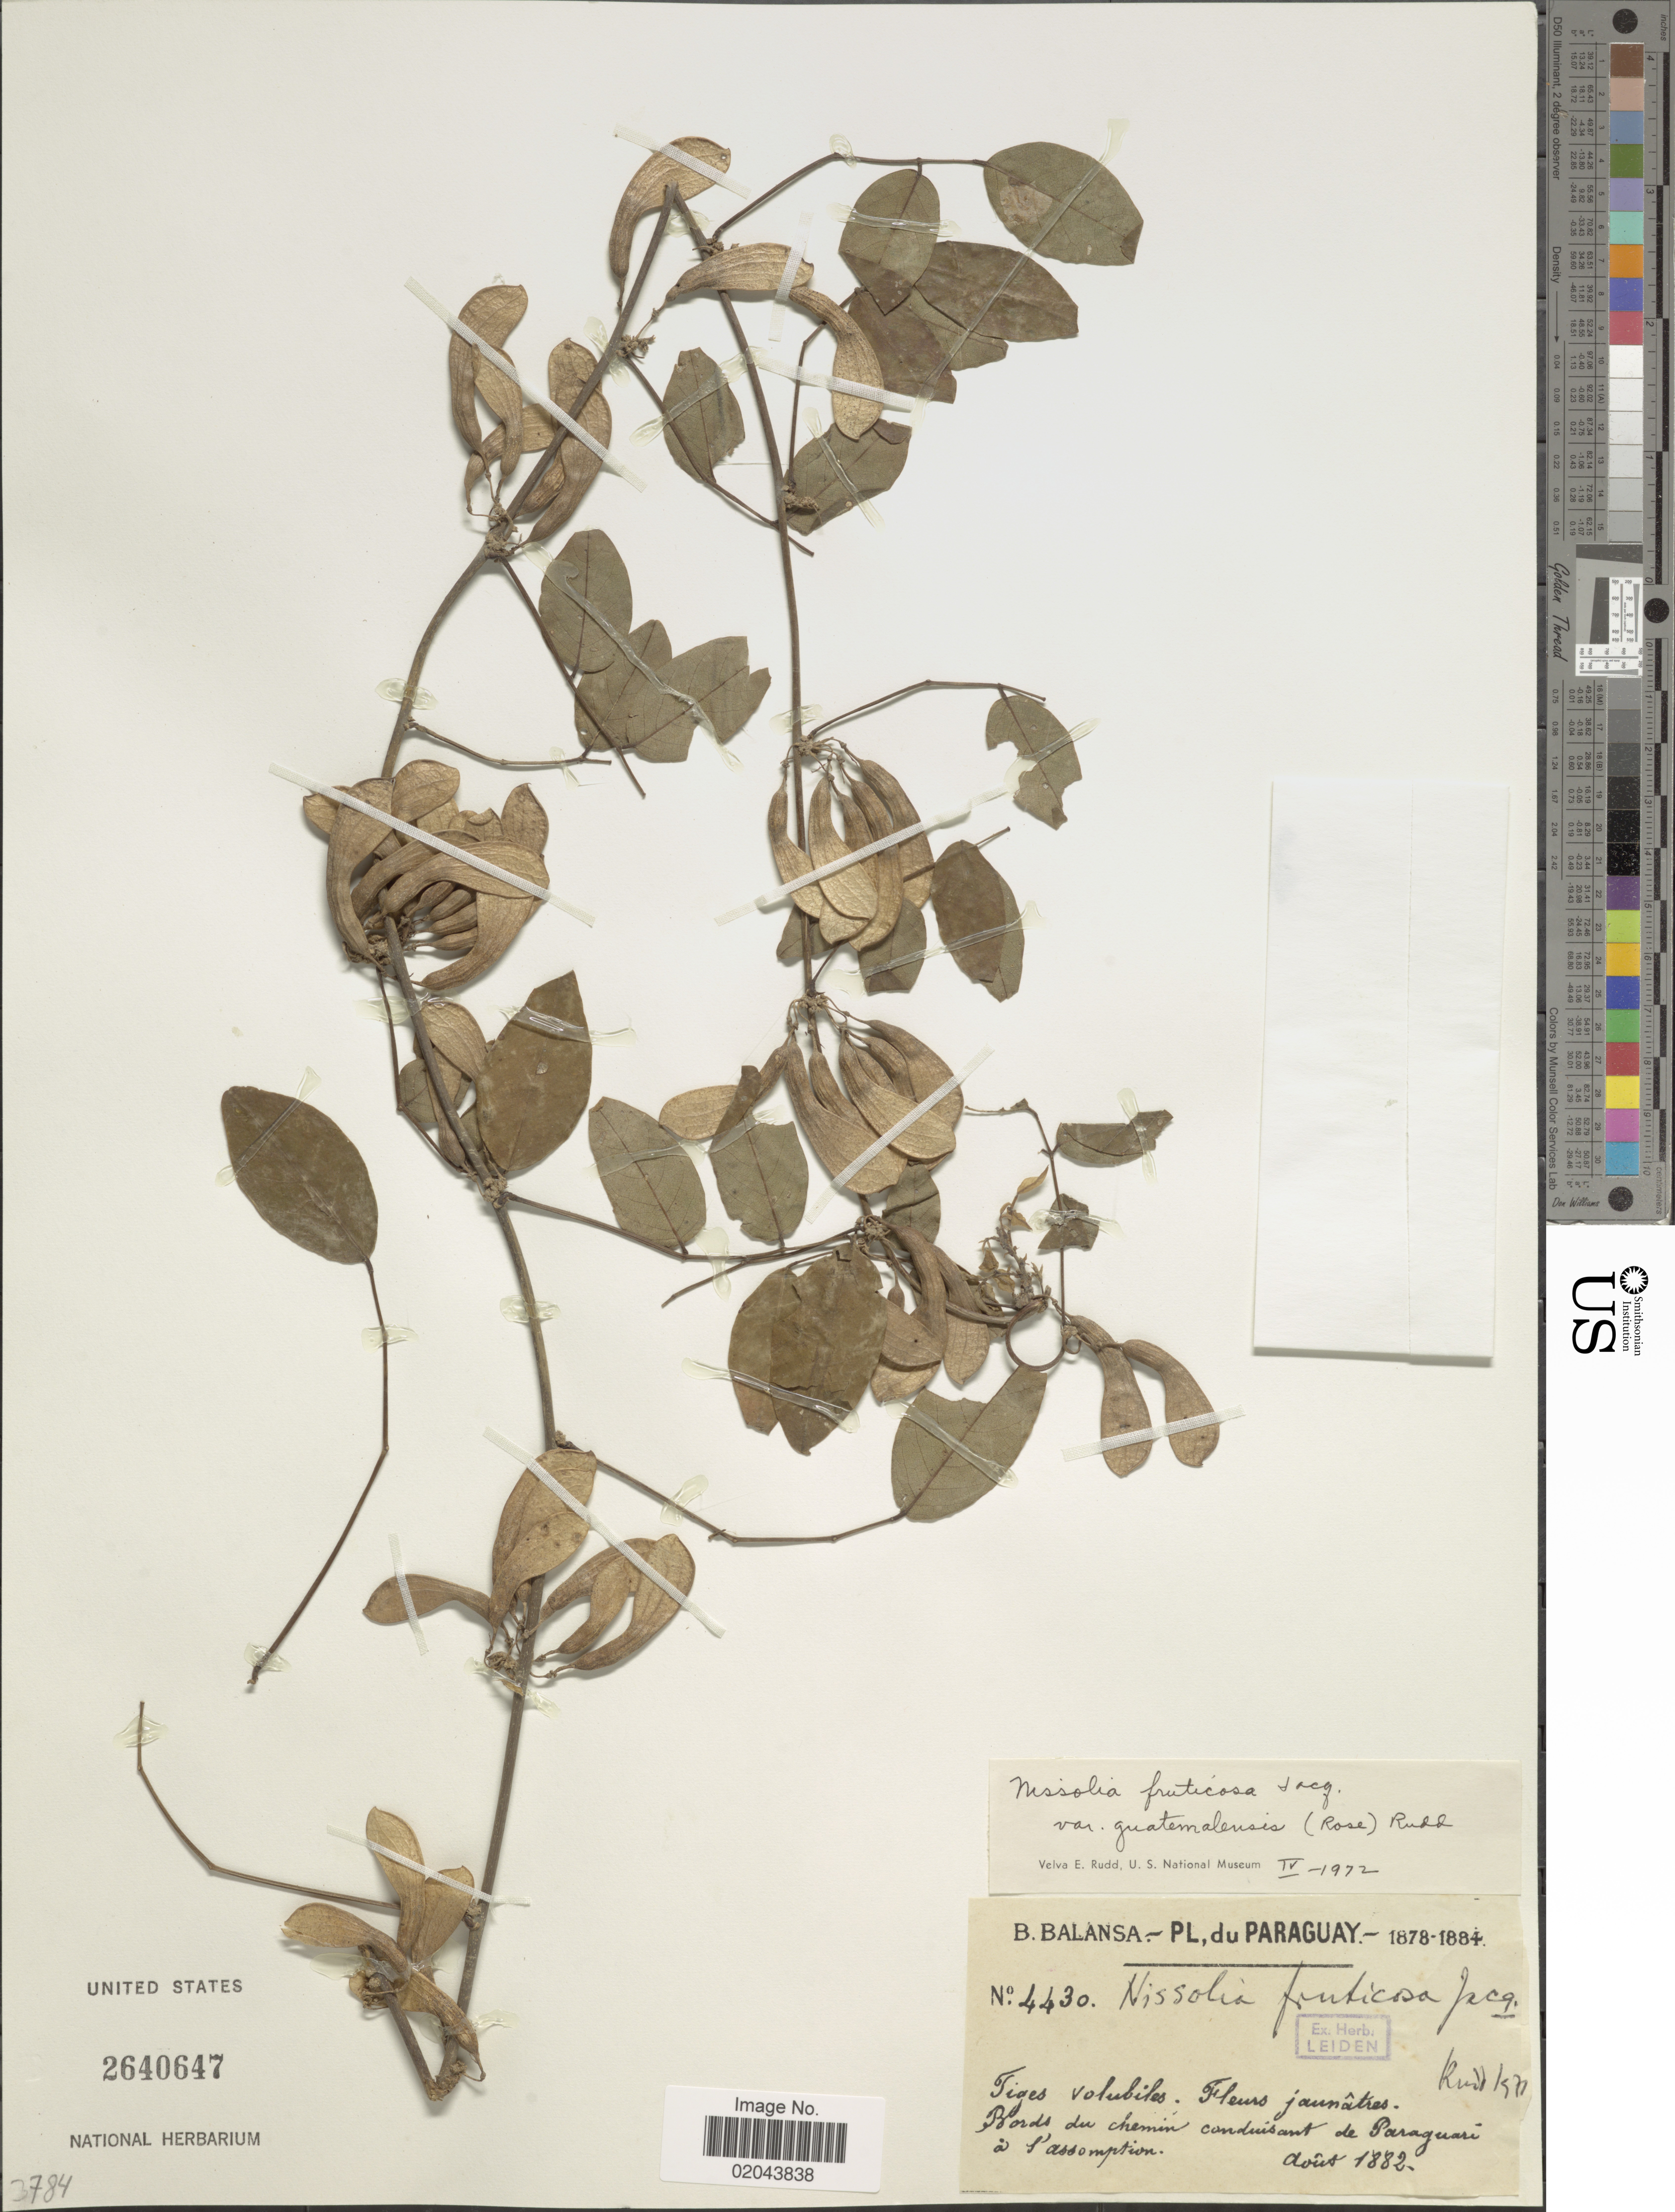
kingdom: Plantae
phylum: Tracheophyta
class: Magnoliopsida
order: Fabales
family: Fabaceae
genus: Nissolia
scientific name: Nissolia fruticosa var. guatemalensis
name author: (Rose) Rudd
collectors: B. Balansa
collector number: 4430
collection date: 1882-08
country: Paraguay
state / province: Paraguari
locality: Bords du chemin conduisant de Paraguari a lássomption.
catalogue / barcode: US 2640647